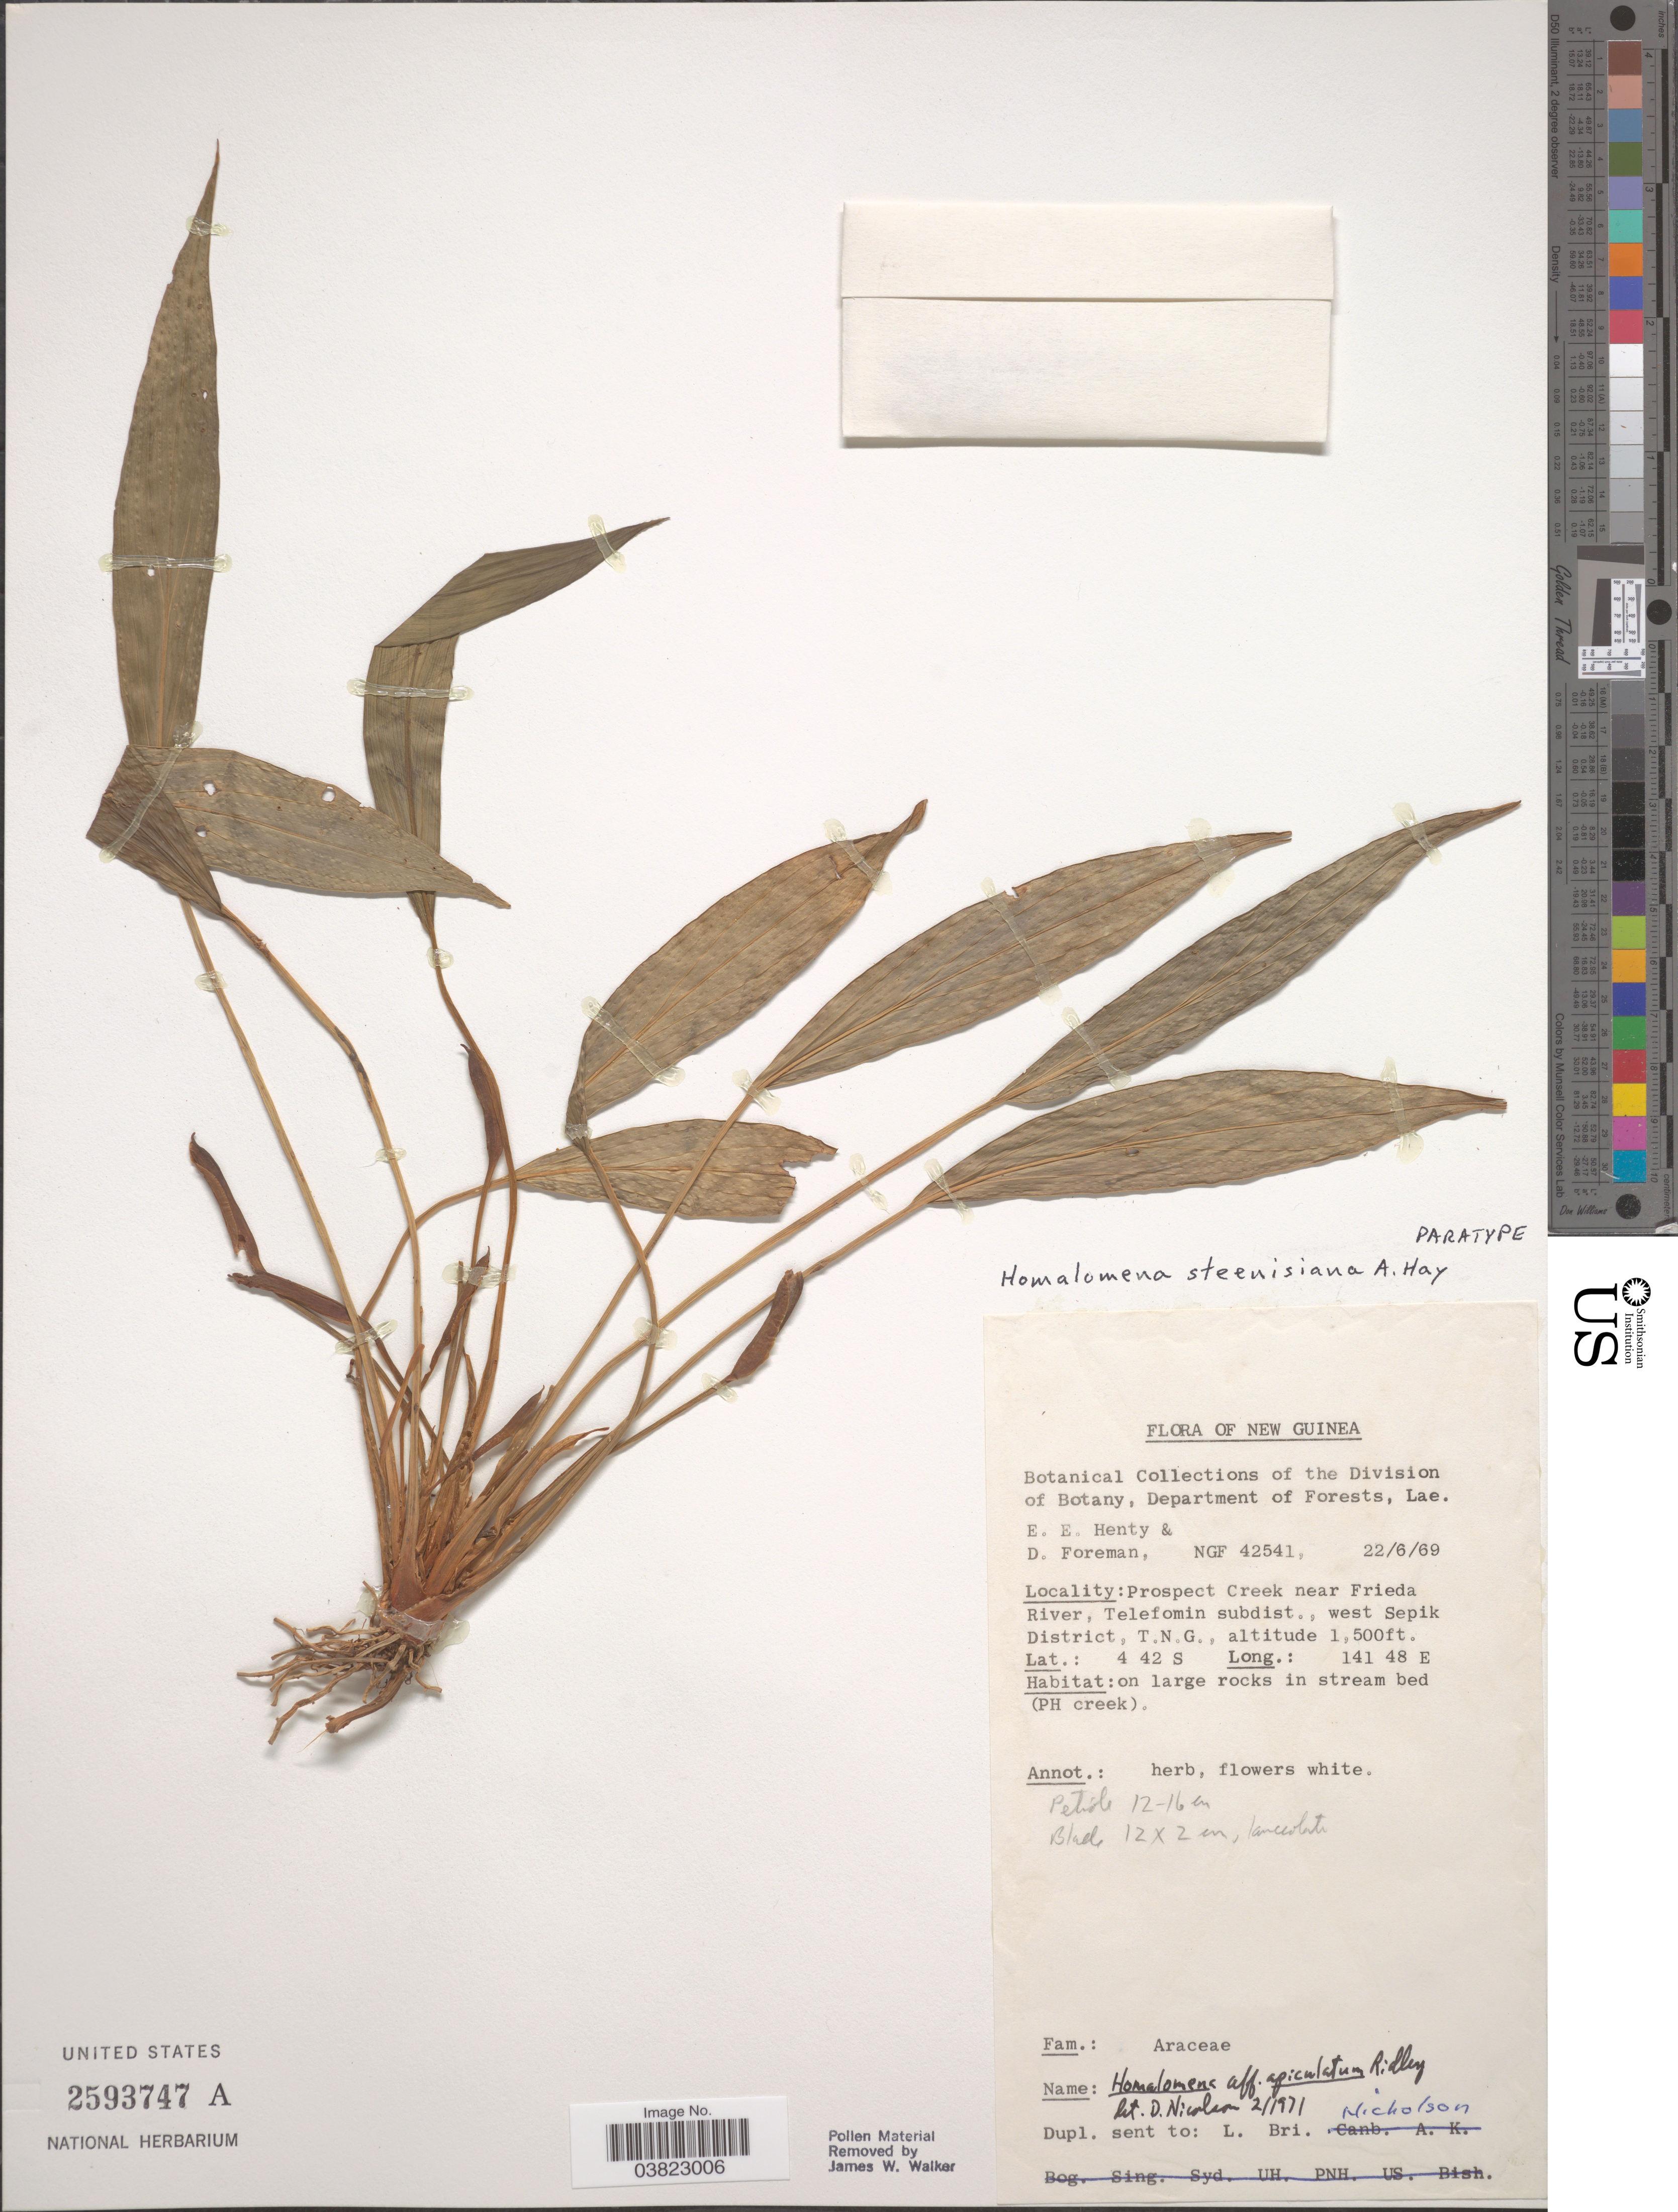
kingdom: Plantae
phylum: Tracheophyta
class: Liliopsida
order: Alismatales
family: Araceae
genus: Homalomena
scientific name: Homalomena steenisiana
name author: A. Hay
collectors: E. Henty & D. Foreman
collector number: NGF 42541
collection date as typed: Transcribed d/m/y: 22/6/69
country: Papua New Guinea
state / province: Sandaun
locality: New Guinea. Prospect Creek near Frieda River, Telefomin subdist., west Sepik District, T.N.G.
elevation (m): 457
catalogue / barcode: US 2593747A